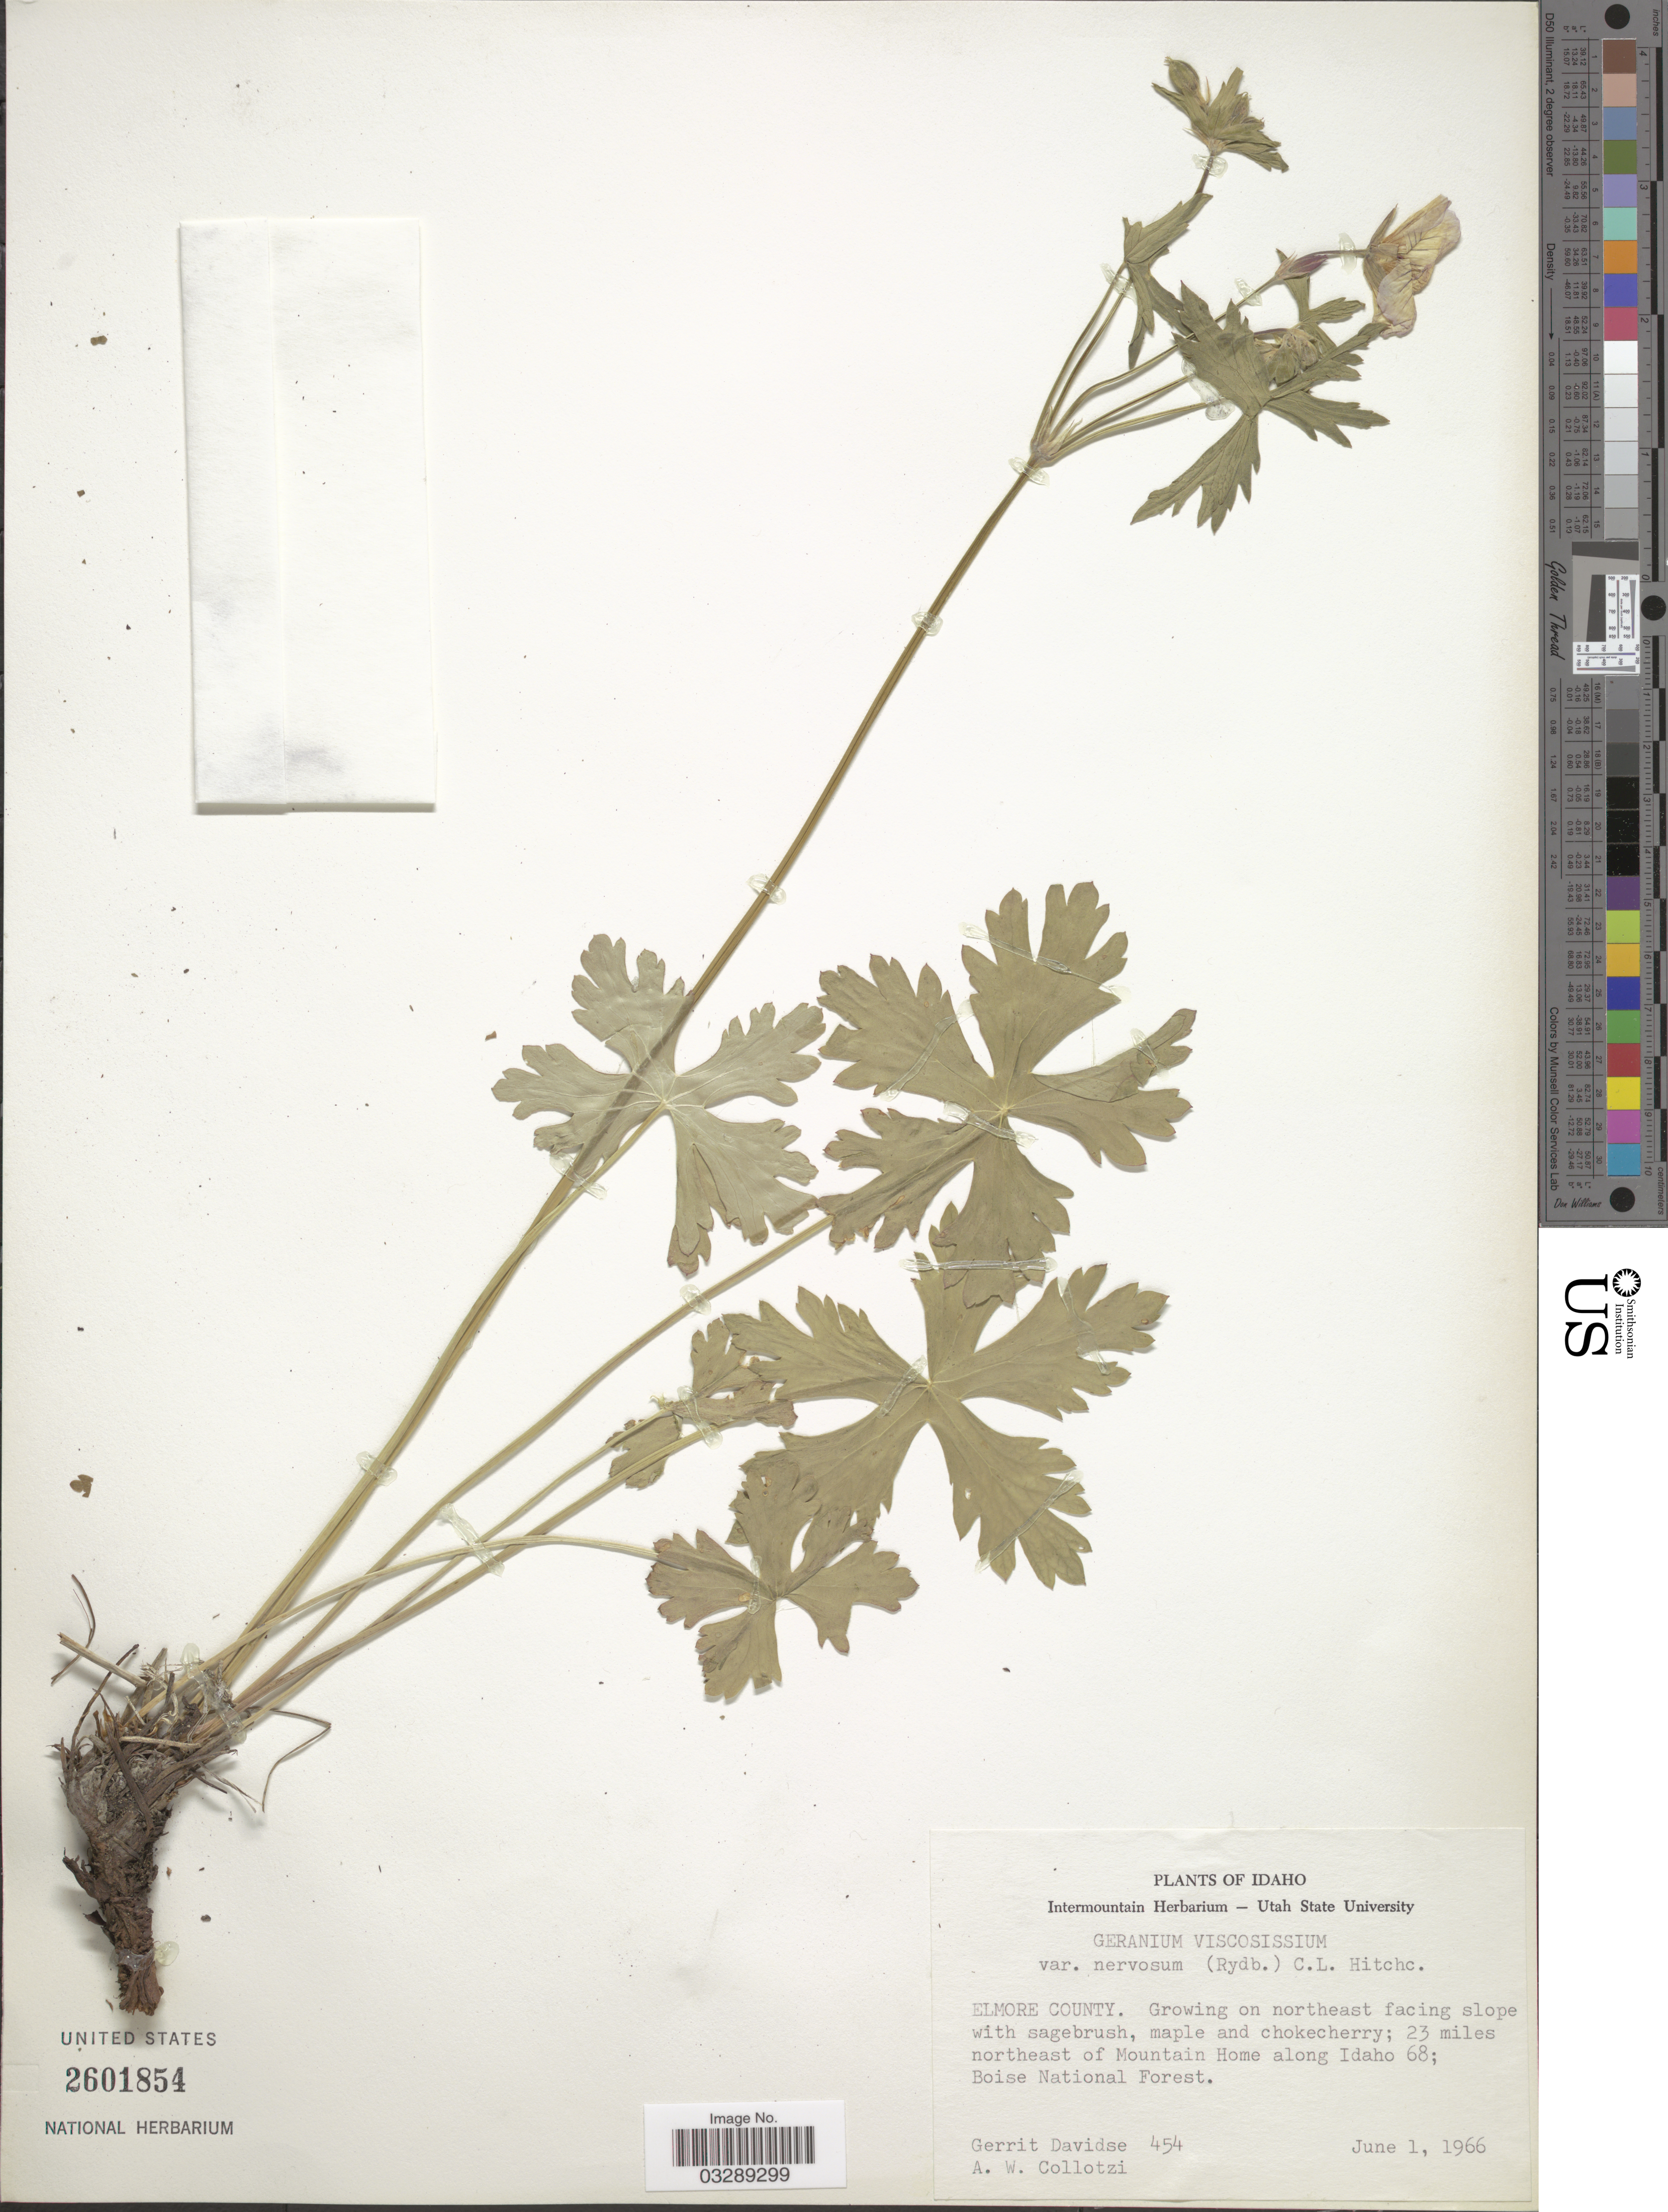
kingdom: Plantae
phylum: Tracheophyta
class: Magnoliopsida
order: Geraniales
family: Geraniaceae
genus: Geranium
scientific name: Geranium viscosissimum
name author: Fisch. & C.A. Mey.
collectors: G. Davidse & A. W. Collotzi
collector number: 454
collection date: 1966-06-01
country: United States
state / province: Idaho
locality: Elmore County, 23 miles northeast of Mountain Home along Idaho 68; Boise National Forest.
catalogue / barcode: US 2601854